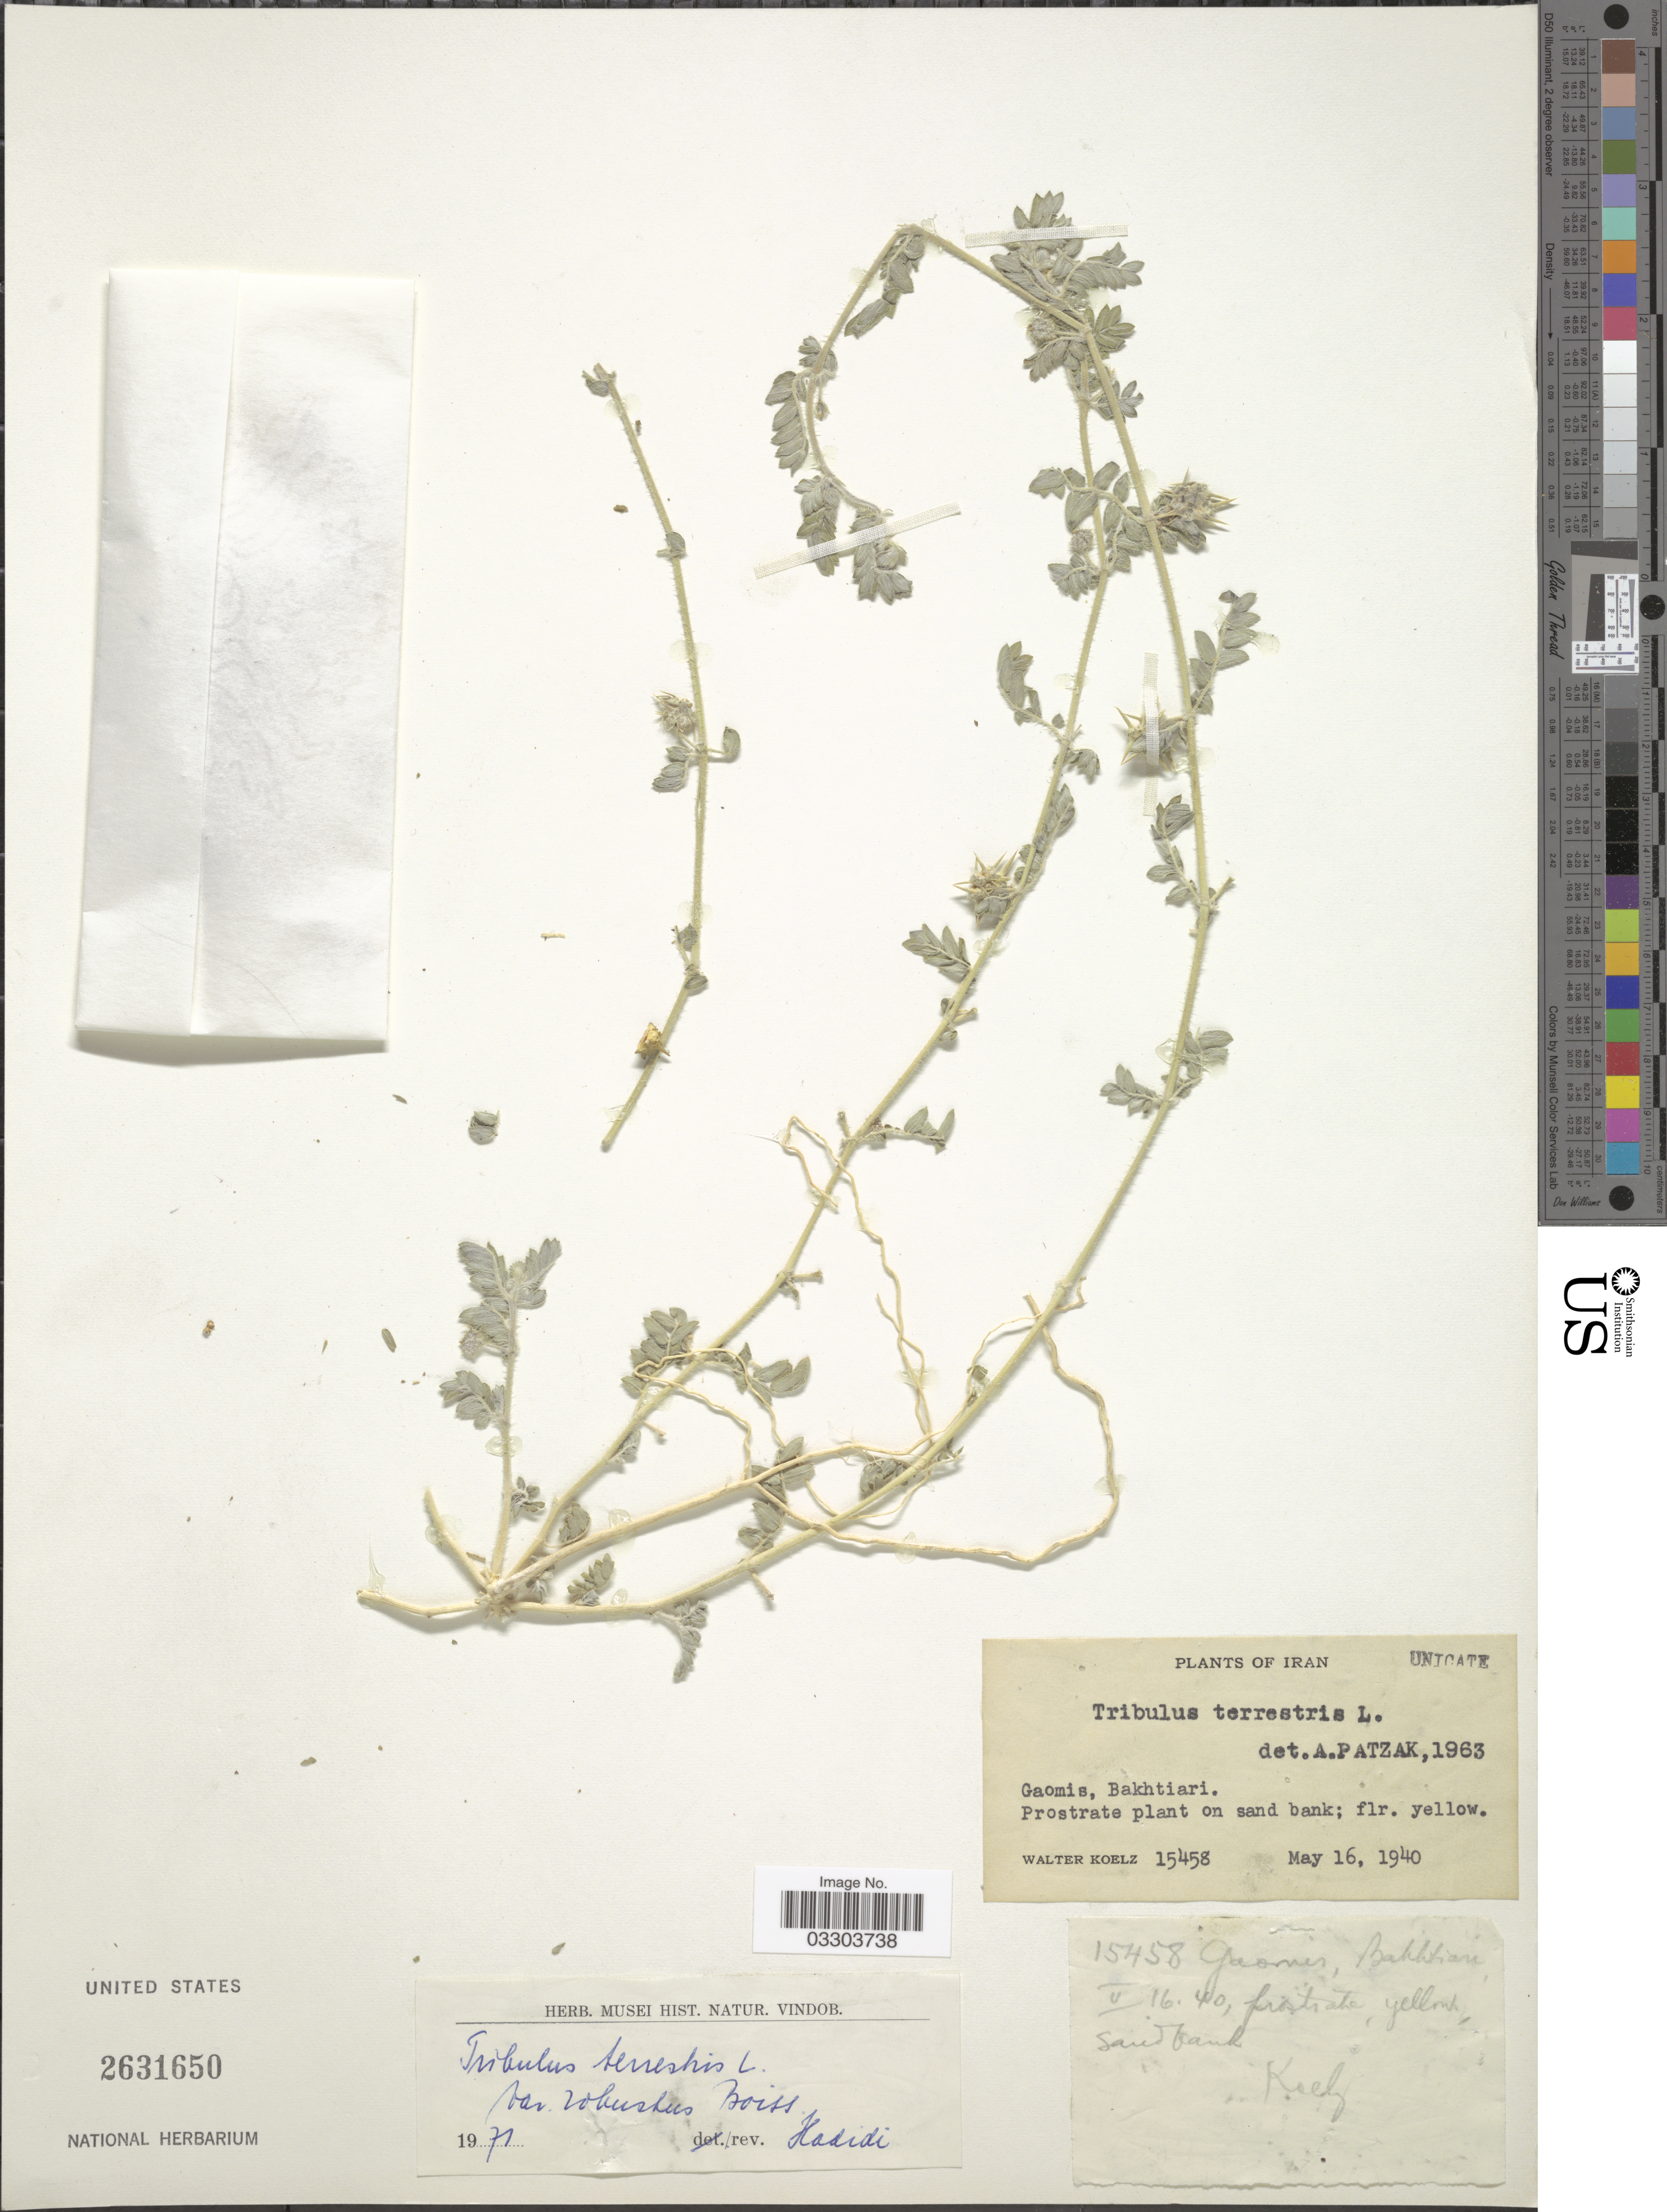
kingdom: Plantae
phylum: Tracheophyta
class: Magnoliopsida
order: Zygophyllales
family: Zygophyllaceae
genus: Tribulus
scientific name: Tribulus terrestris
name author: L.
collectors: W. N. Koelz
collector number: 15458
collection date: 1940-05-16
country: Iran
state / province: Chahar Mahaal and Bakhtiari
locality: Gaomis, Bakhtiari.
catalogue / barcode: US 2631650